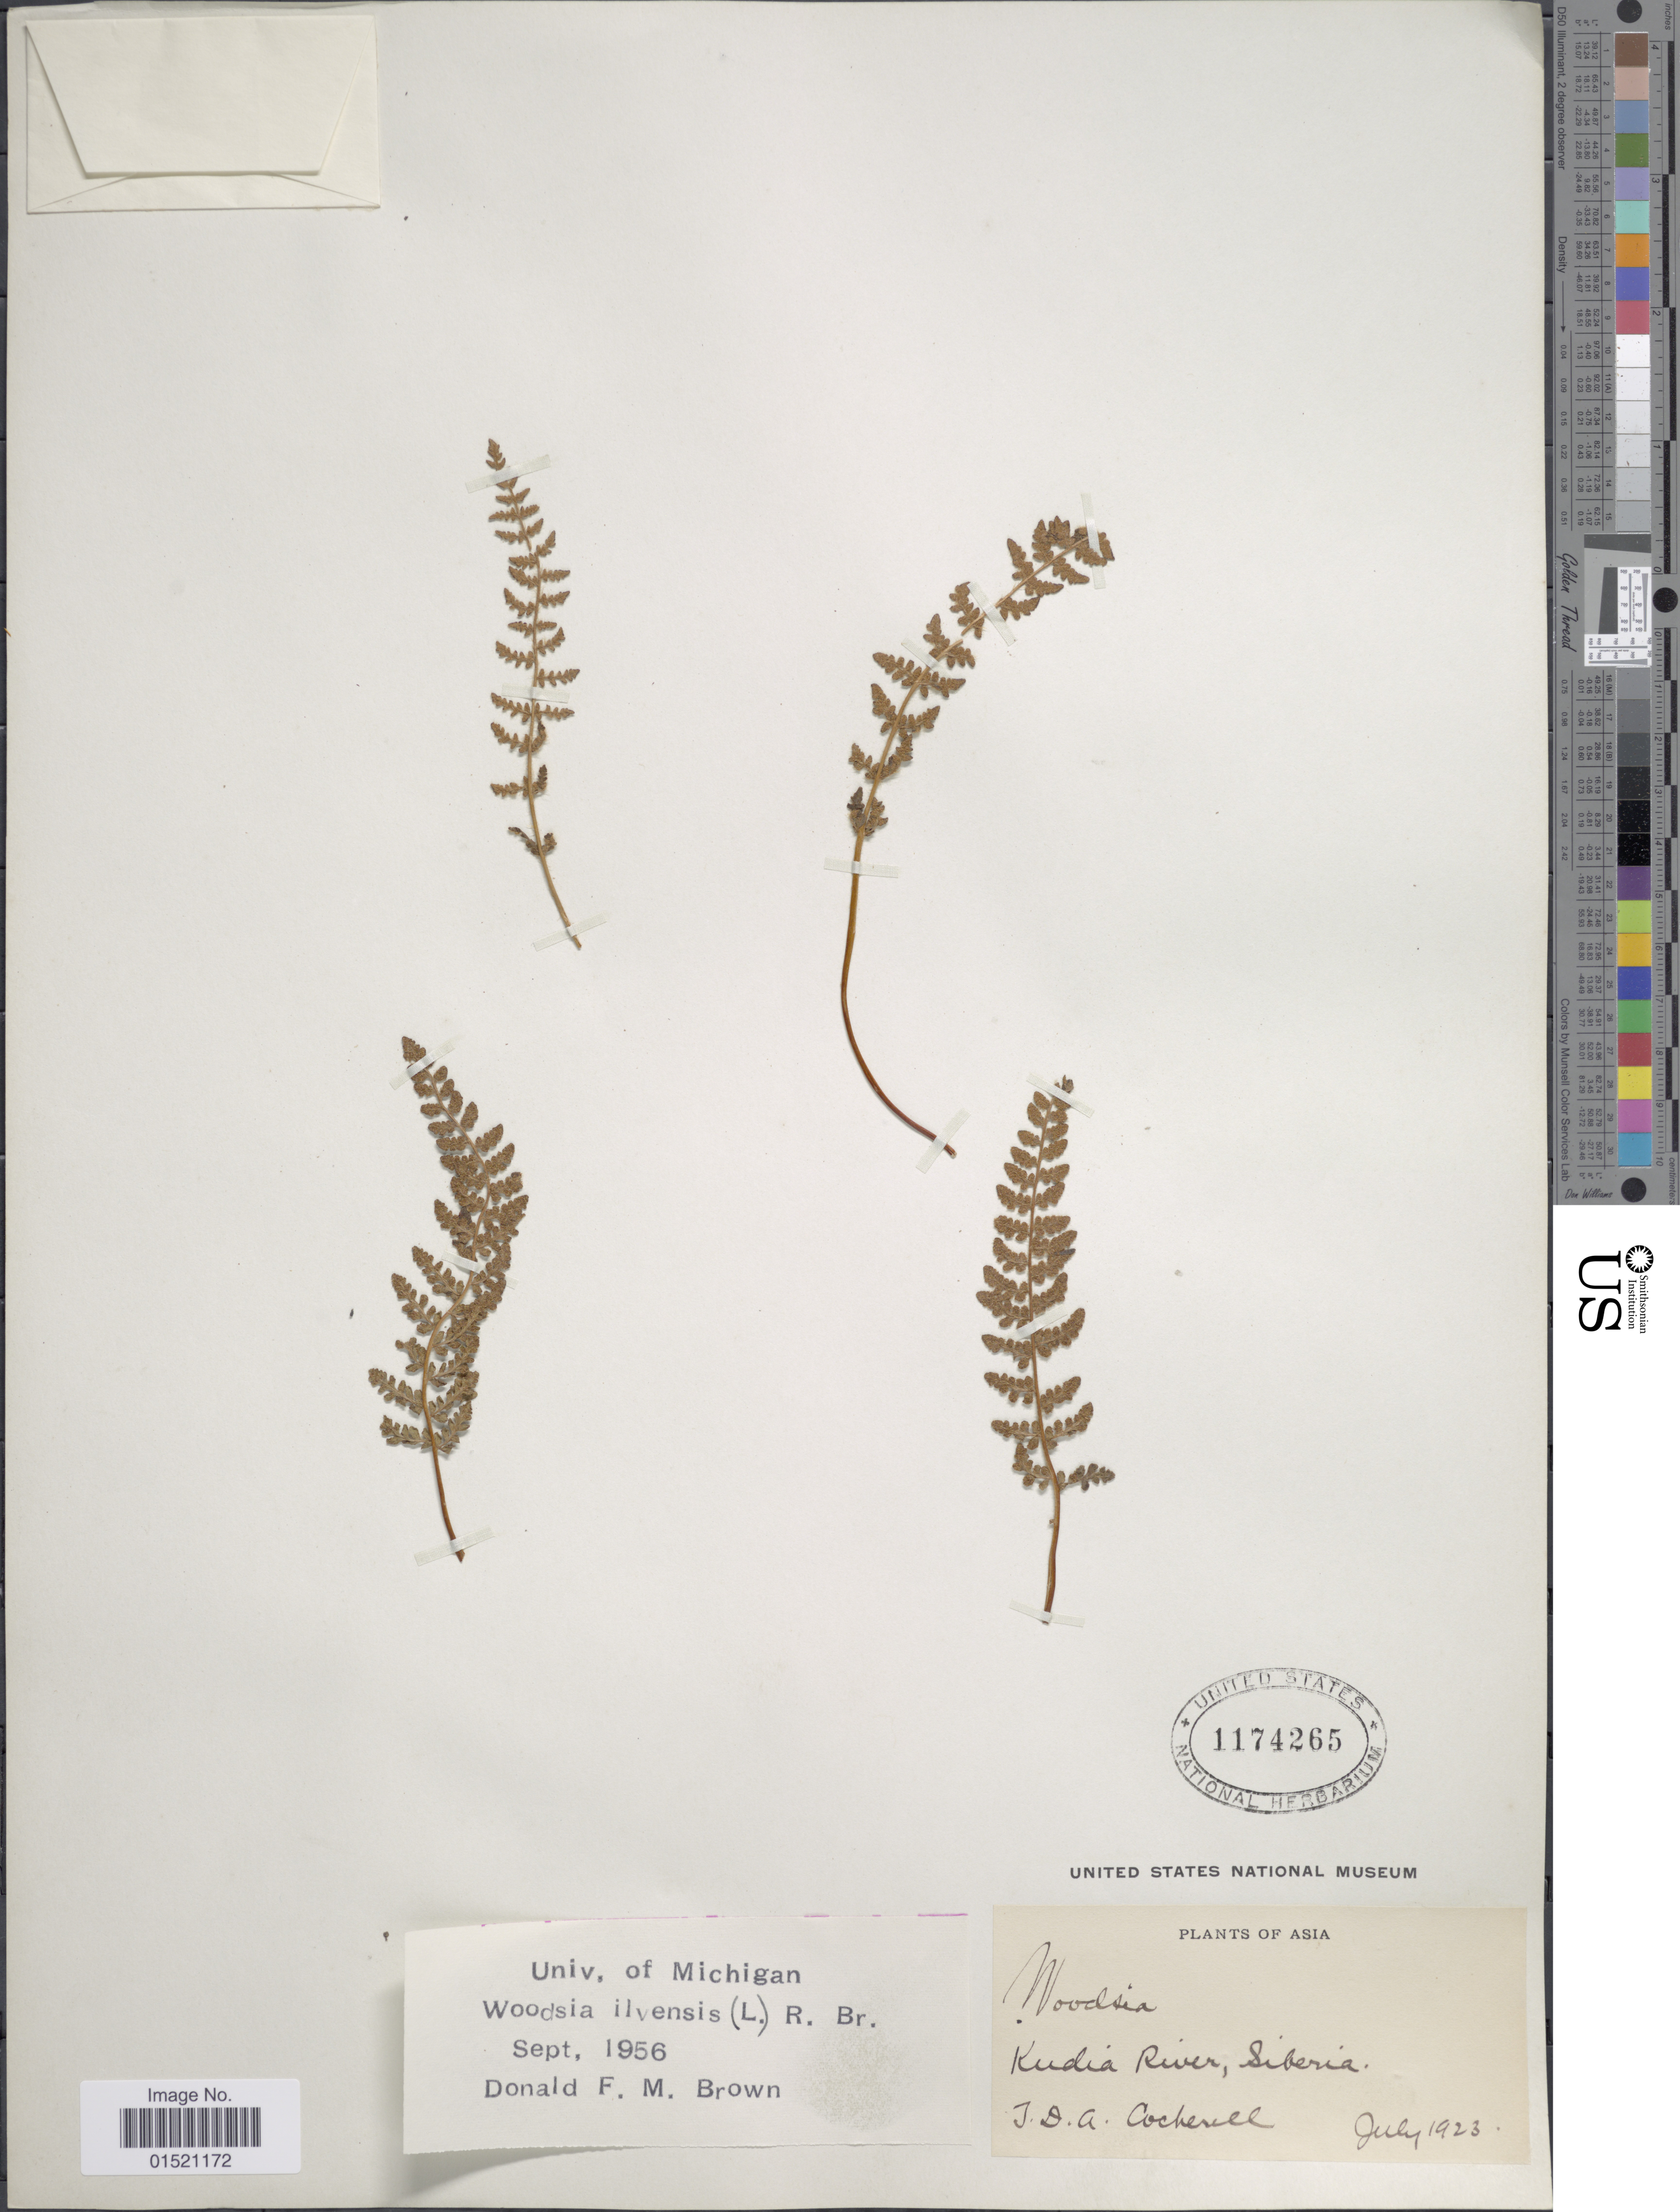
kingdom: Plantae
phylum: Tracheophyta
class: Polypodiopsida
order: Polypodiales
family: Woodsiaceae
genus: Woodsia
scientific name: Woodsia ilvensis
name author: (L.) R. Br.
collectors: T. Cockerell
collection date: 1923-07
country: Russian Federation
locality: Asia, Kudia River, Siberia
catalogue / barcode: US 1174265